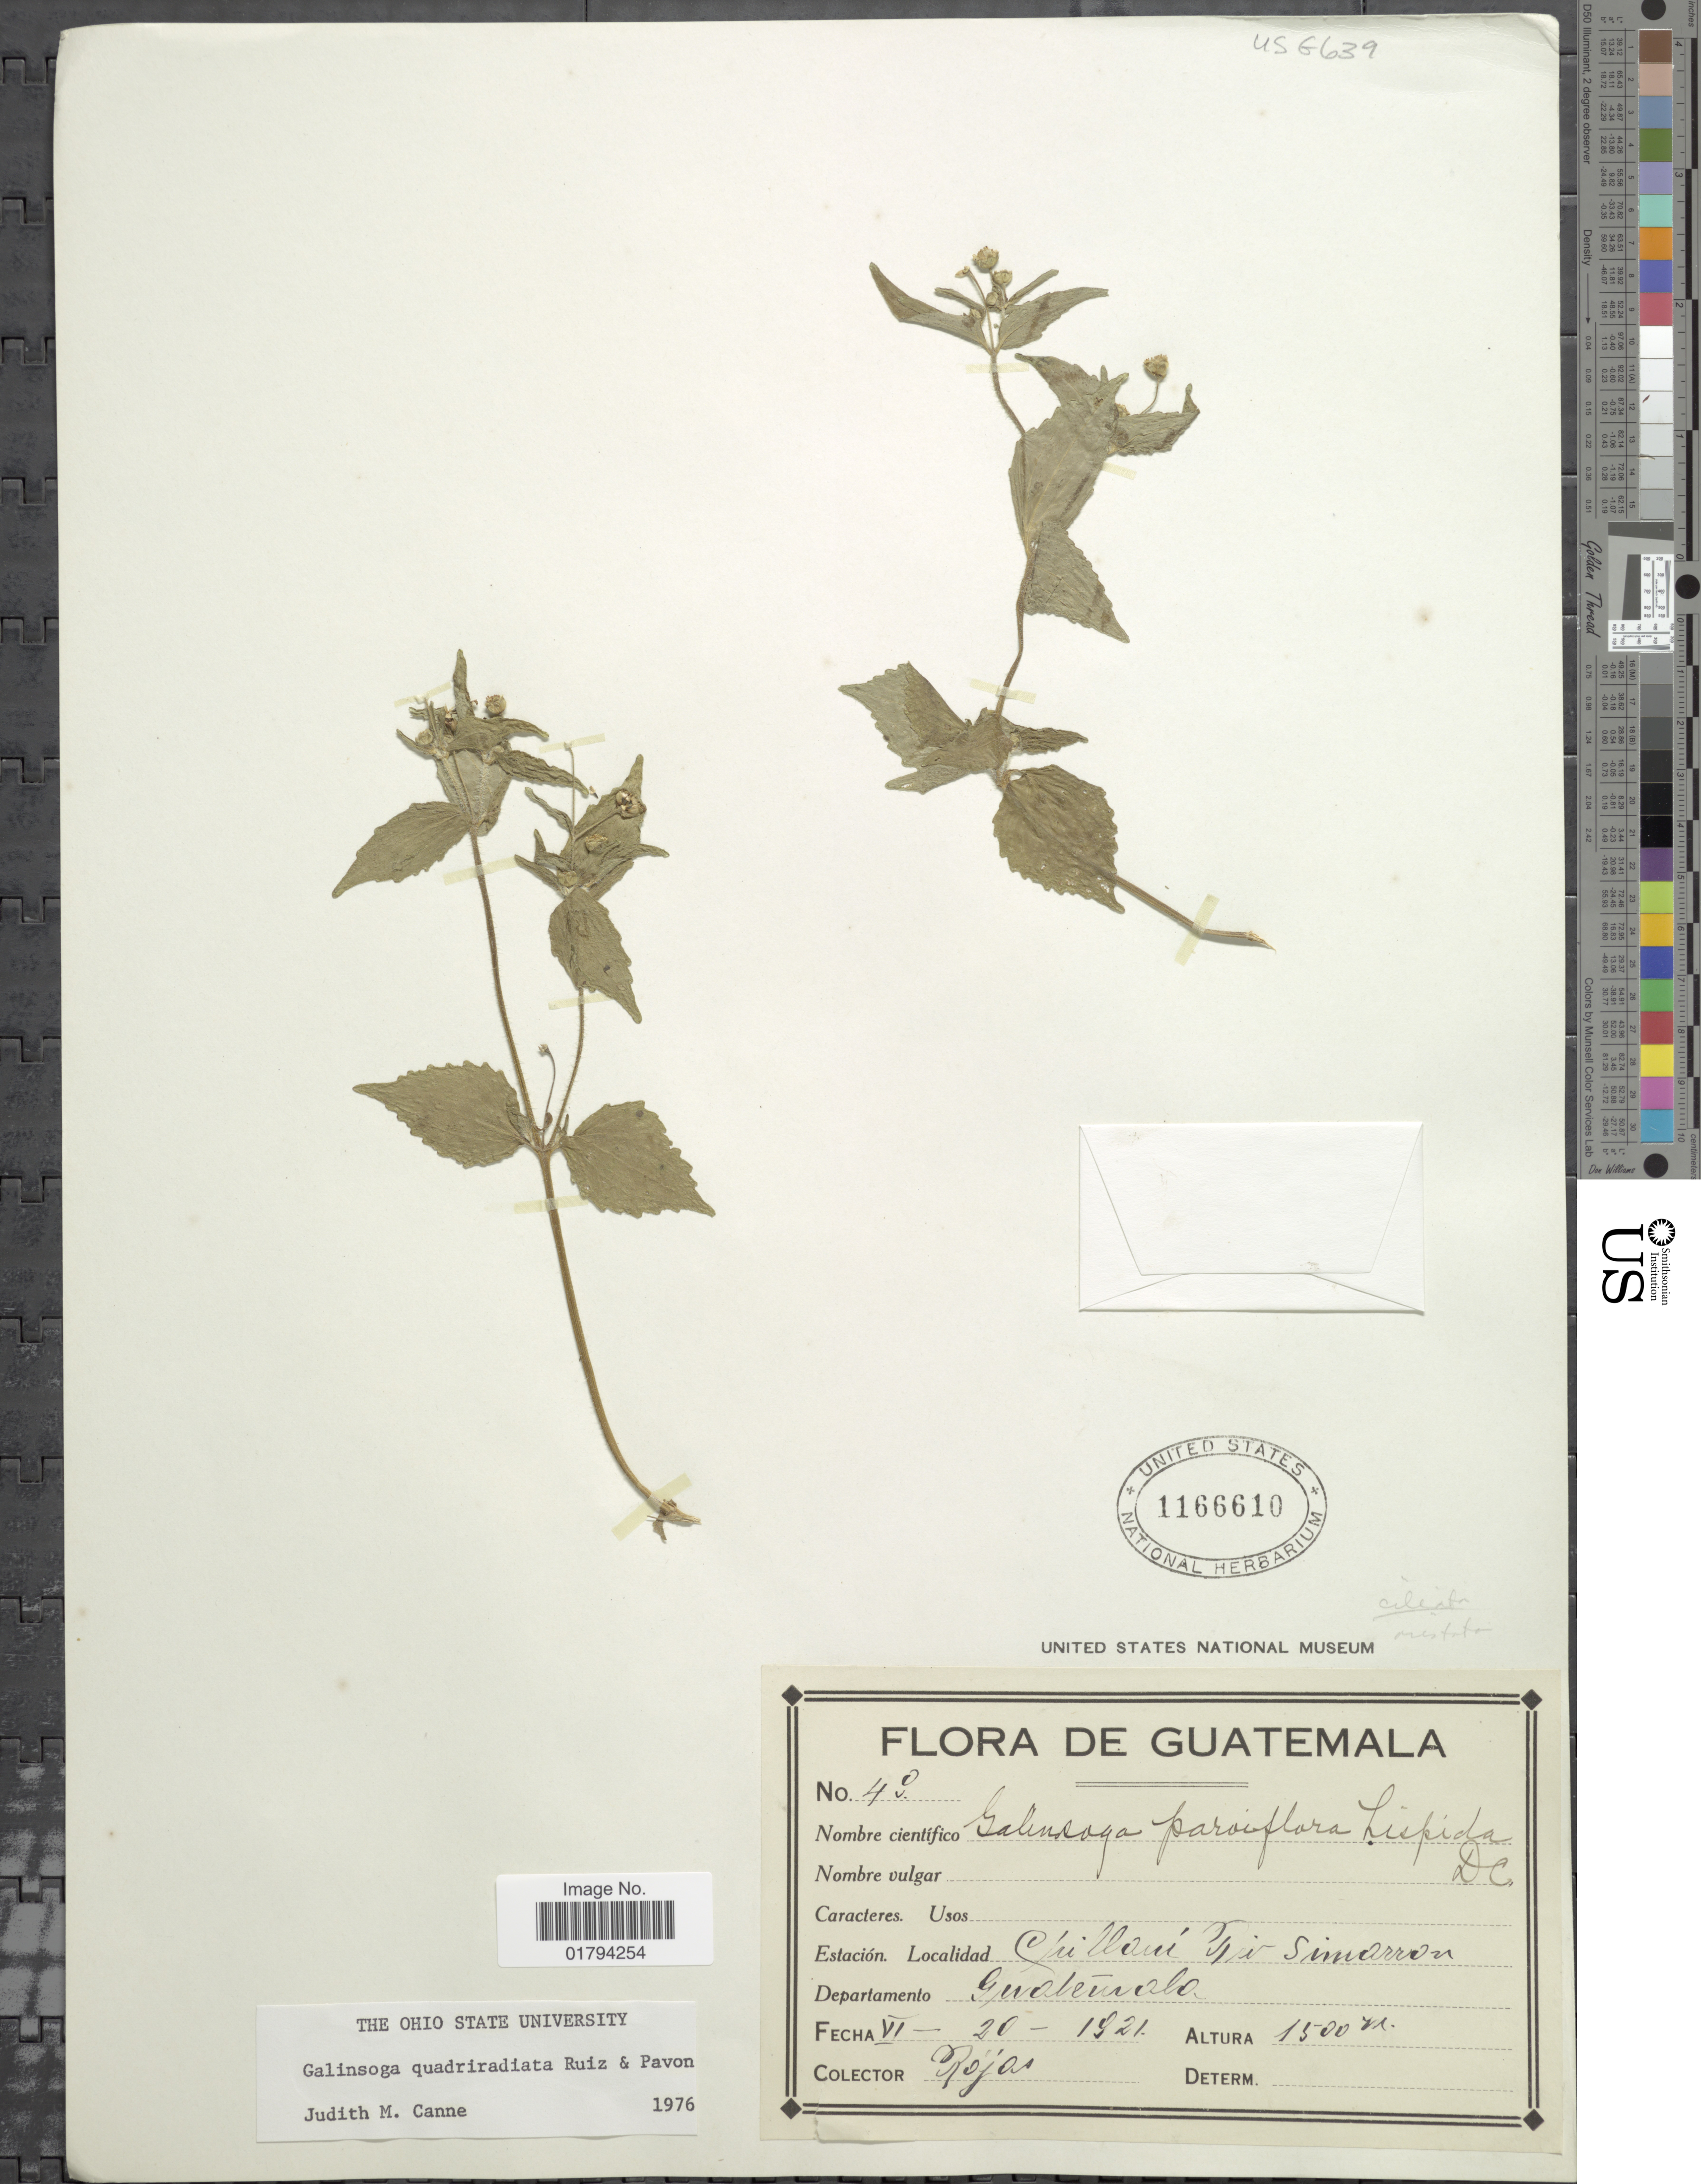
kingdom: Plantae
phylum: Tracheophyta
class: Magnoliopsida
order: Asterales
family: Asteraceae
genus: Galinsoga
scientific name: Galinsoga quadriradiata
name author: Ruiz & Pav.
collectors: Rojas, --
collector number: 49*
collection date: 1921-06-20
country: Guatemala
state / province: Guatemala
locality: Chullani Rio Simarrova.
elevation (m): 1500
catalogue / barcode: US 1166610